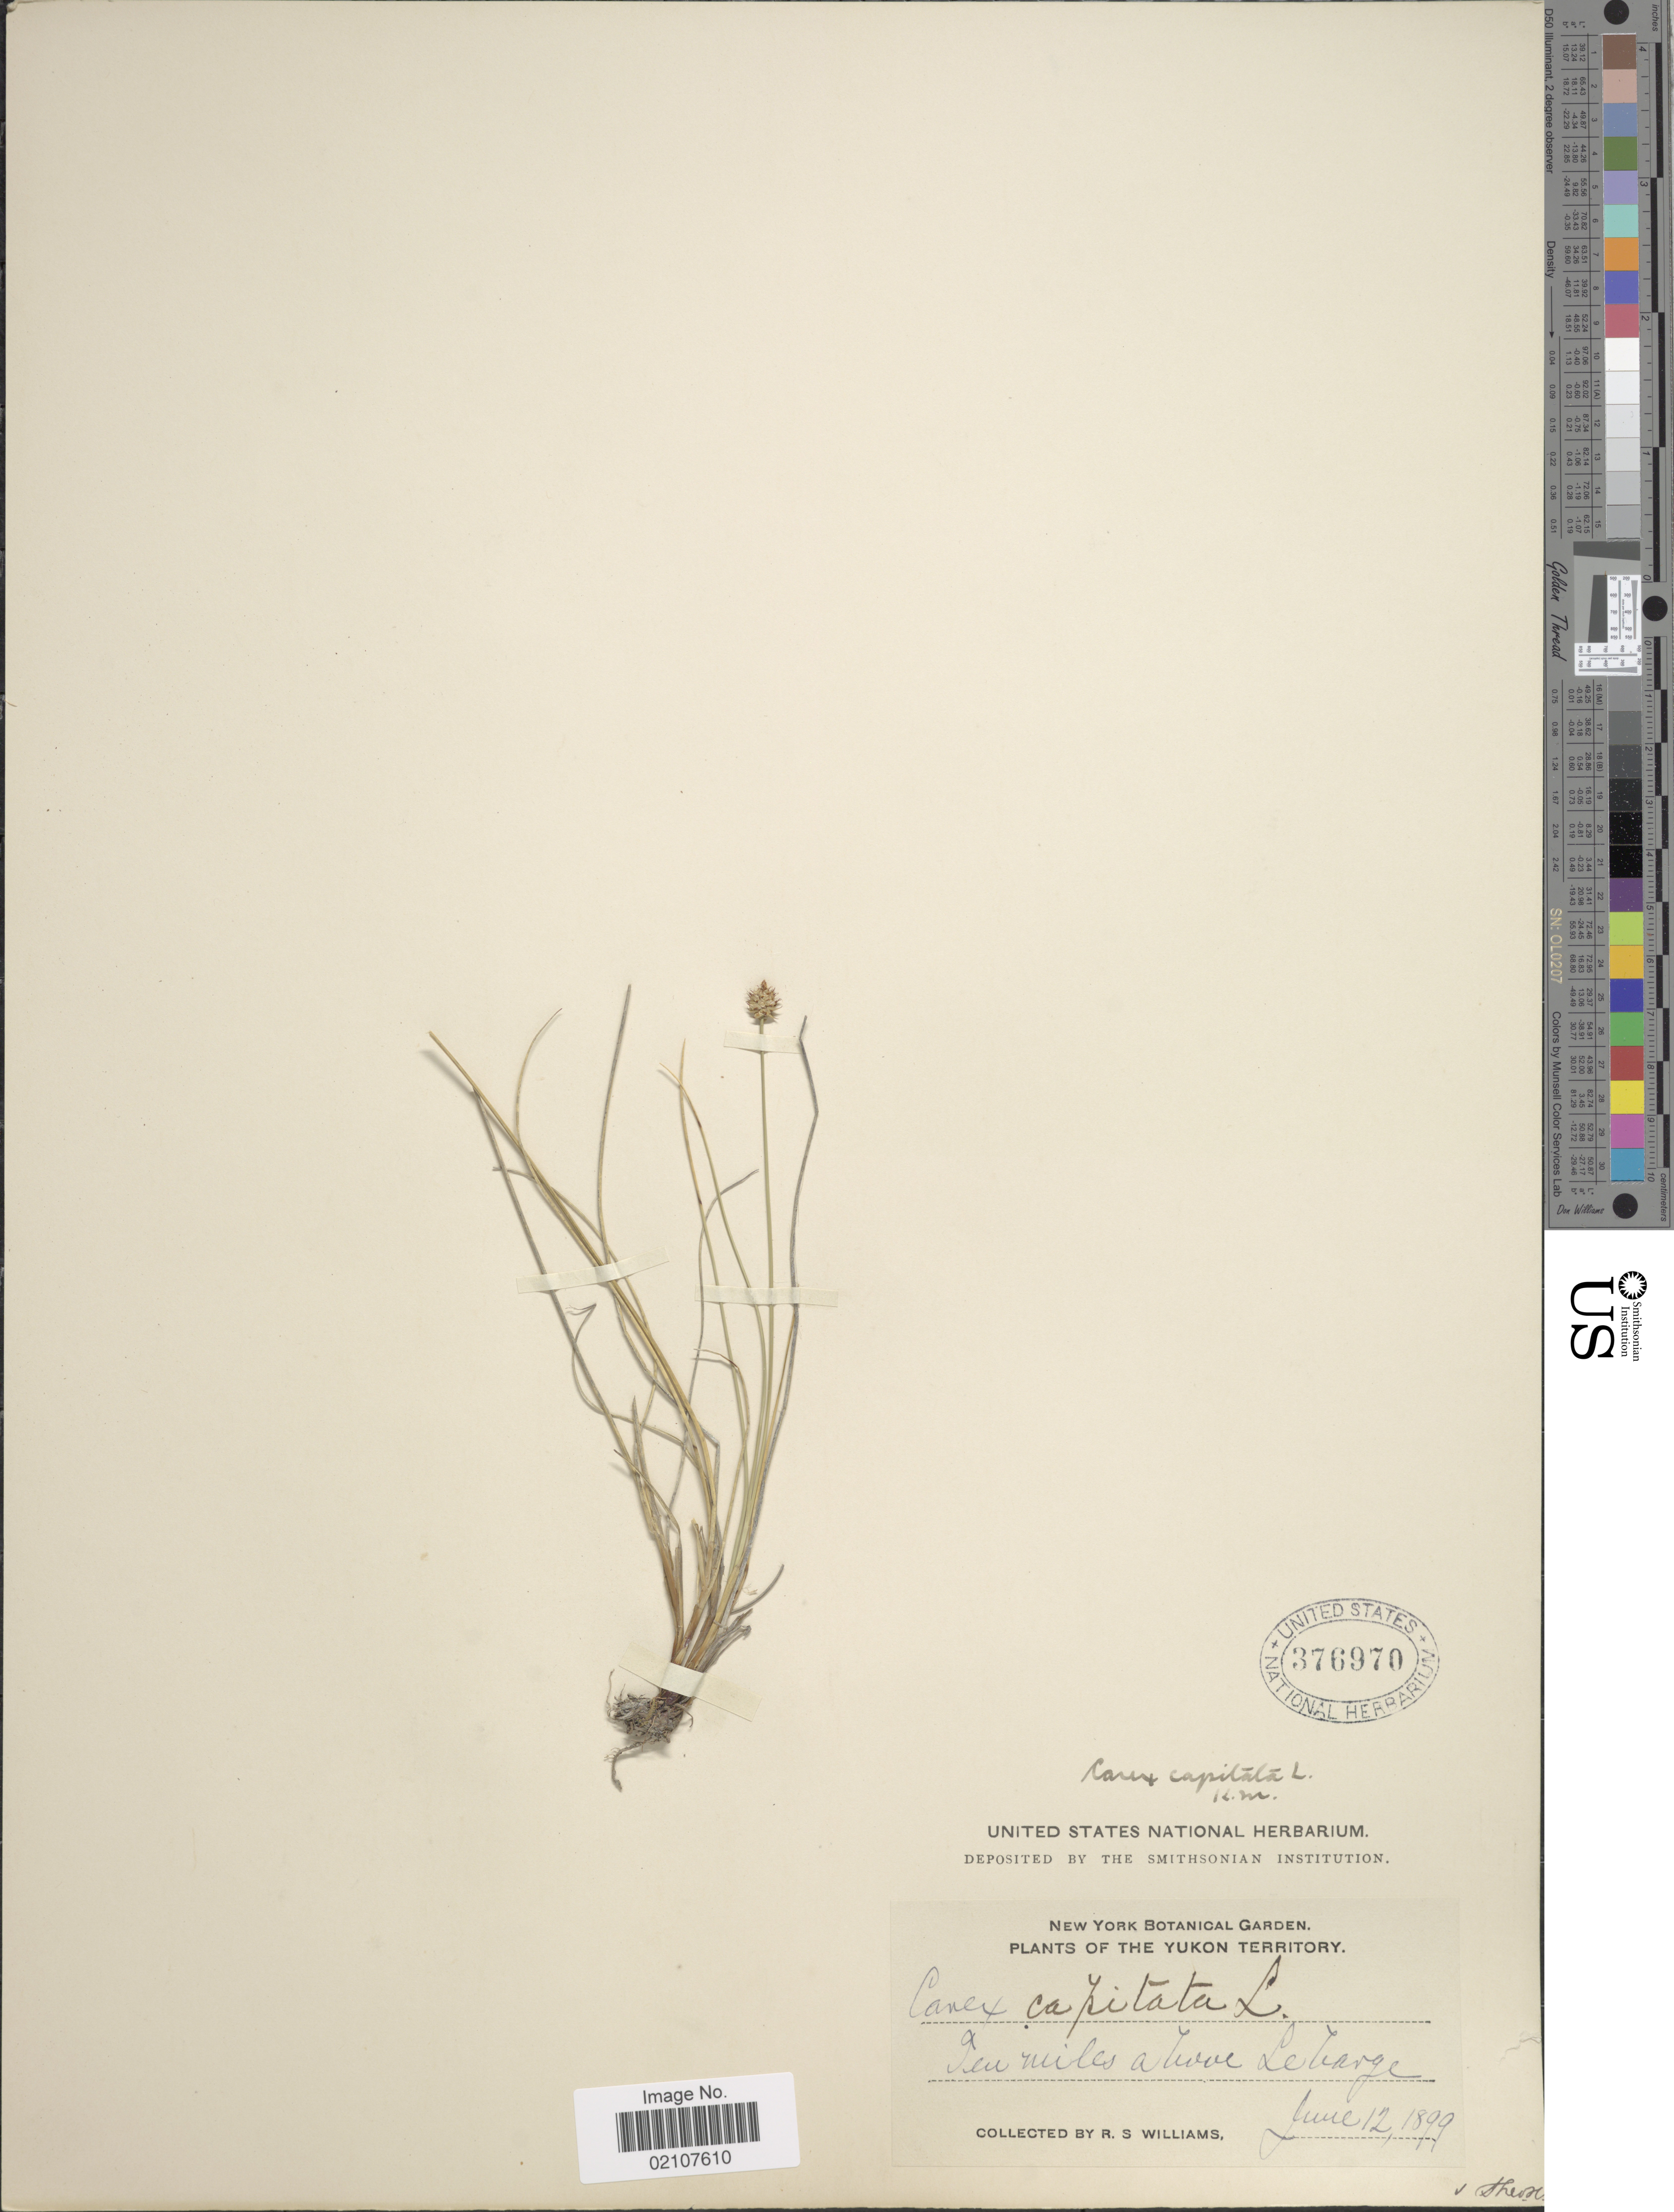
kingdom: Plantae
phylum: Tracheophyta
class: Liliopsida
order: Poales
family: Cyperaceae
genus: Carex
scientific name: Carex capitata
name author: L.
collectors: R. S. Williams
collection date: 1899-06-12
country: Canada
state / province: Yukon Territory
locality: Ten miles above Lebarge.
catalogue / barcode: US 376970